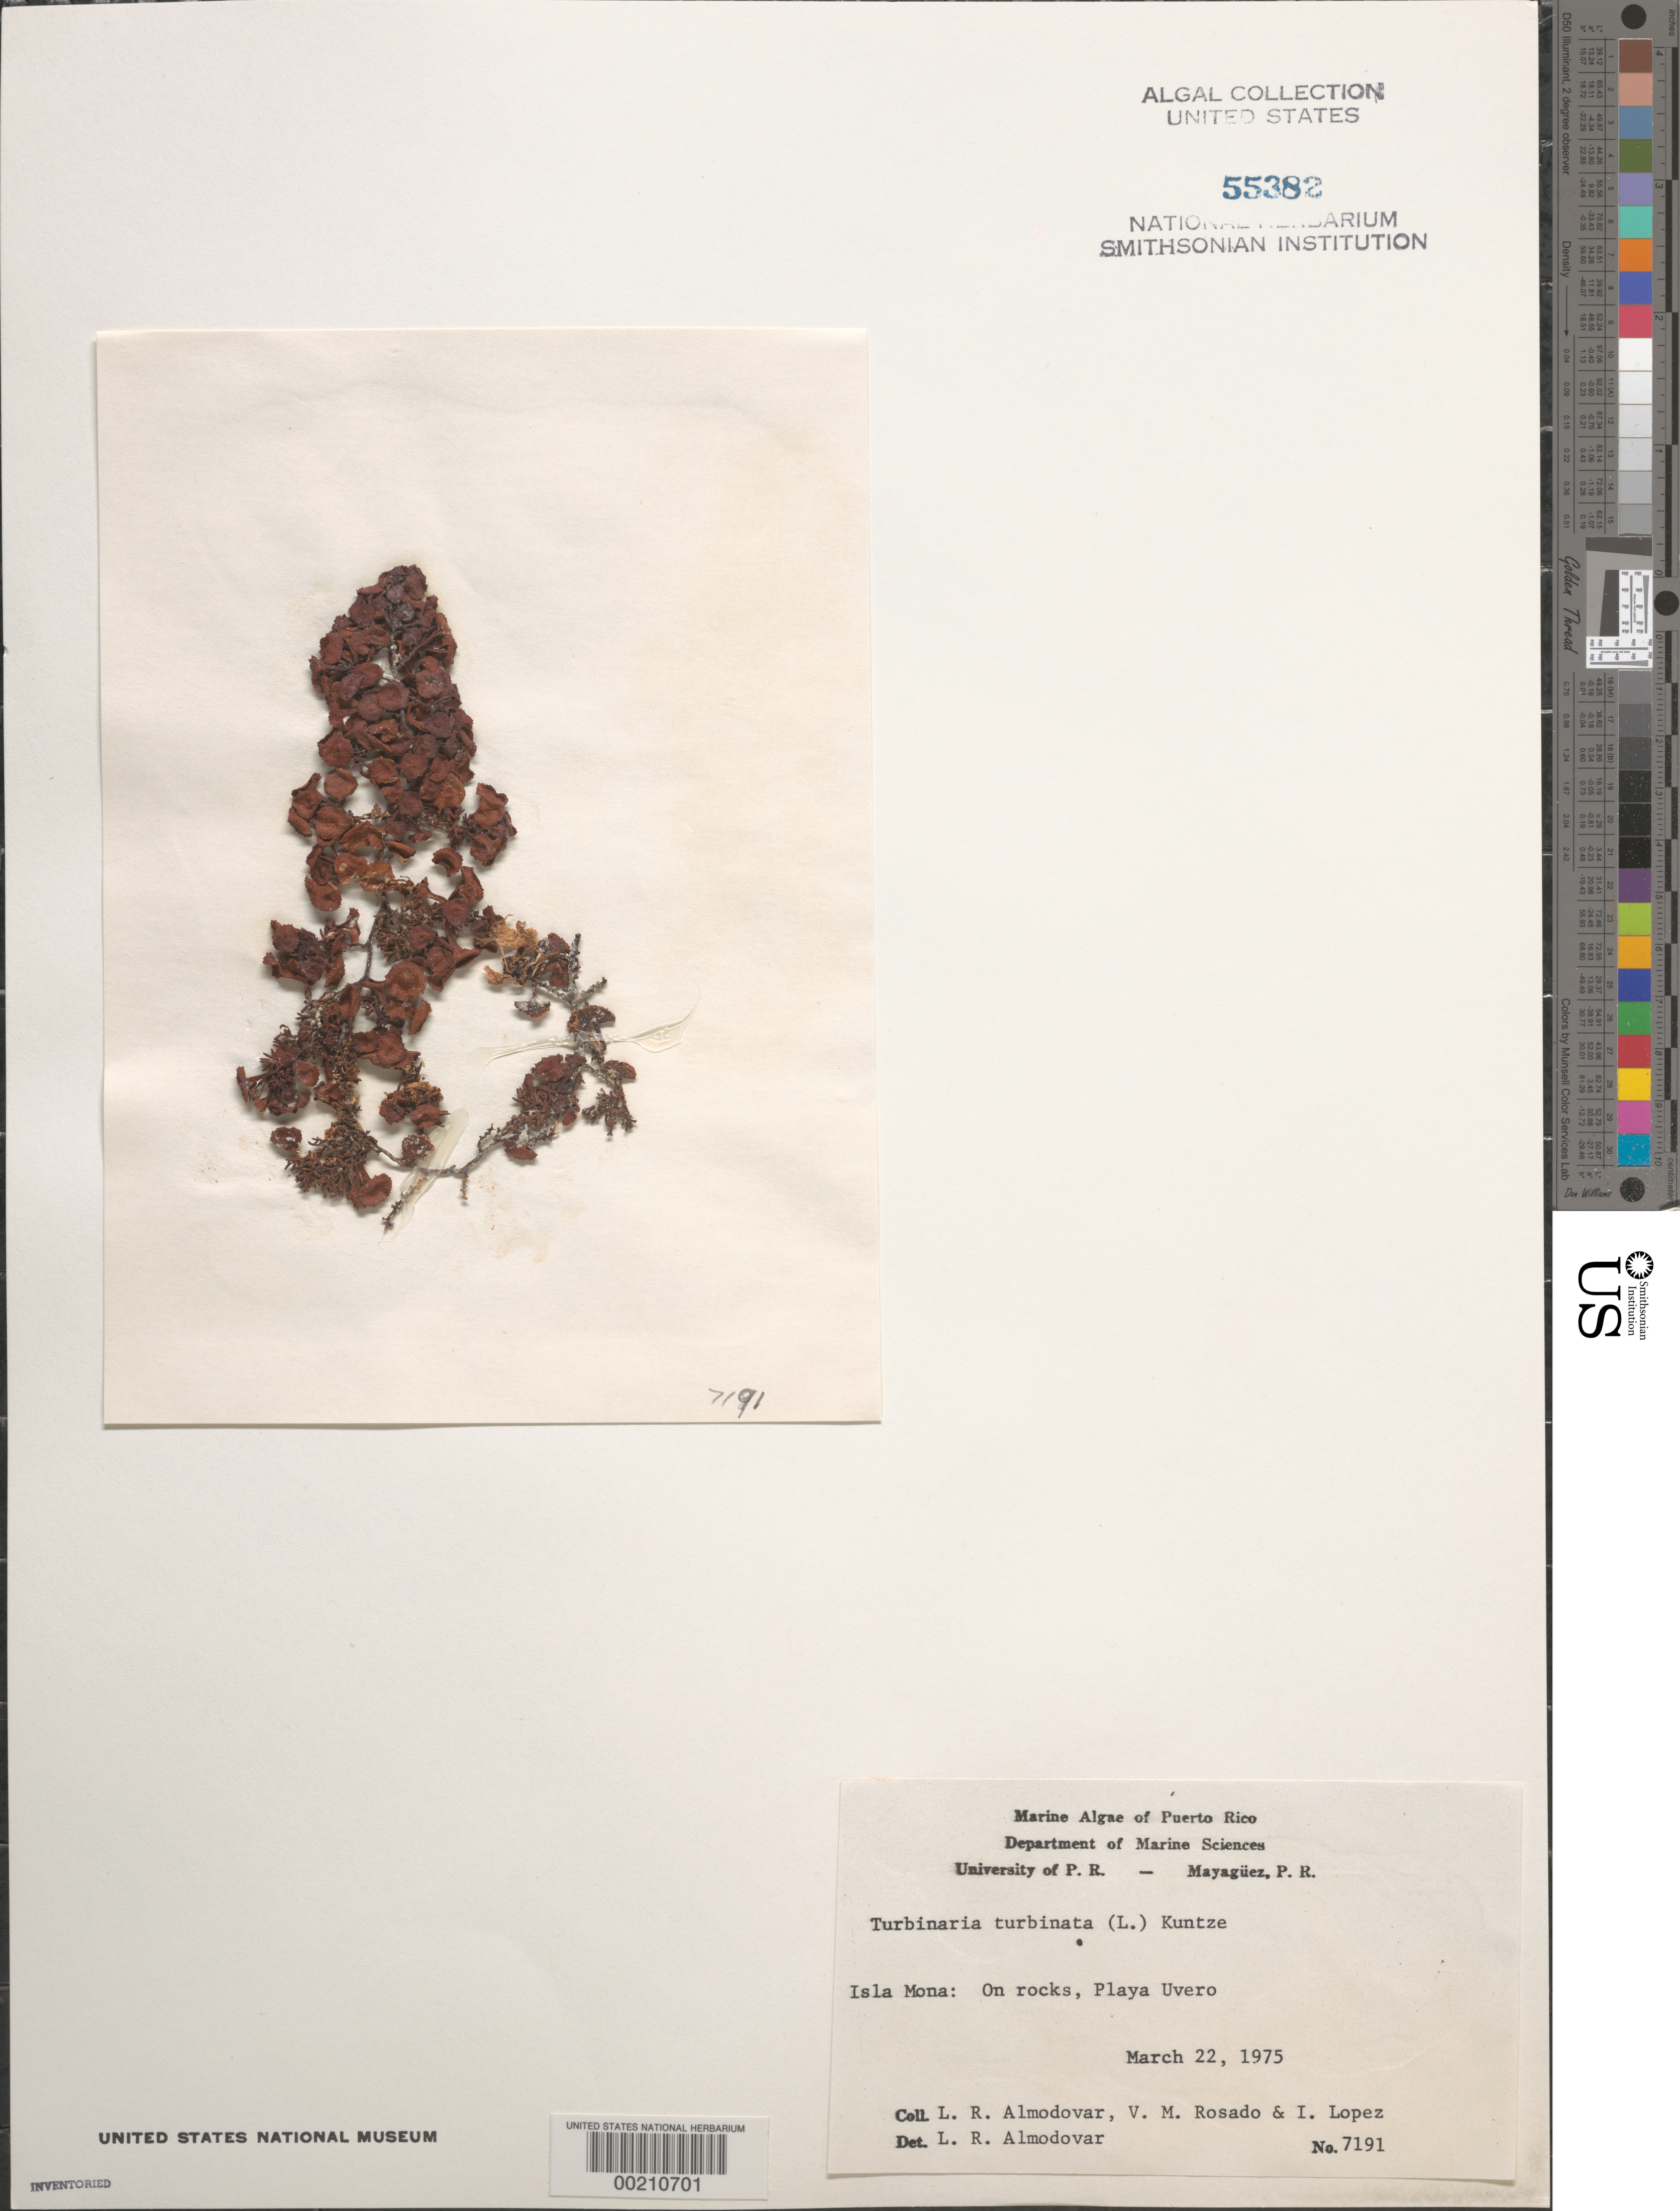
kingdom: Chromista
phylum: Ochrophyta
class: Phaeophyceae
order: Fucales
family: Sargassaceae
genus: Turbinaria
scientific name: Turbinaria turbinata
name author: (L.) Kuntze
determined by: Almodovar, L. R.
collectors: L. Almodovar, V. Rosado & I. Lopéz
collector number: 7191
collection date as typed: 22 Mar 1975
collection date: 1975-03-22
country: Puerto Rico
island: Isla de Mona (Isla Mona)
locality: Playa Uvero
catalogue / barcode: US 55382